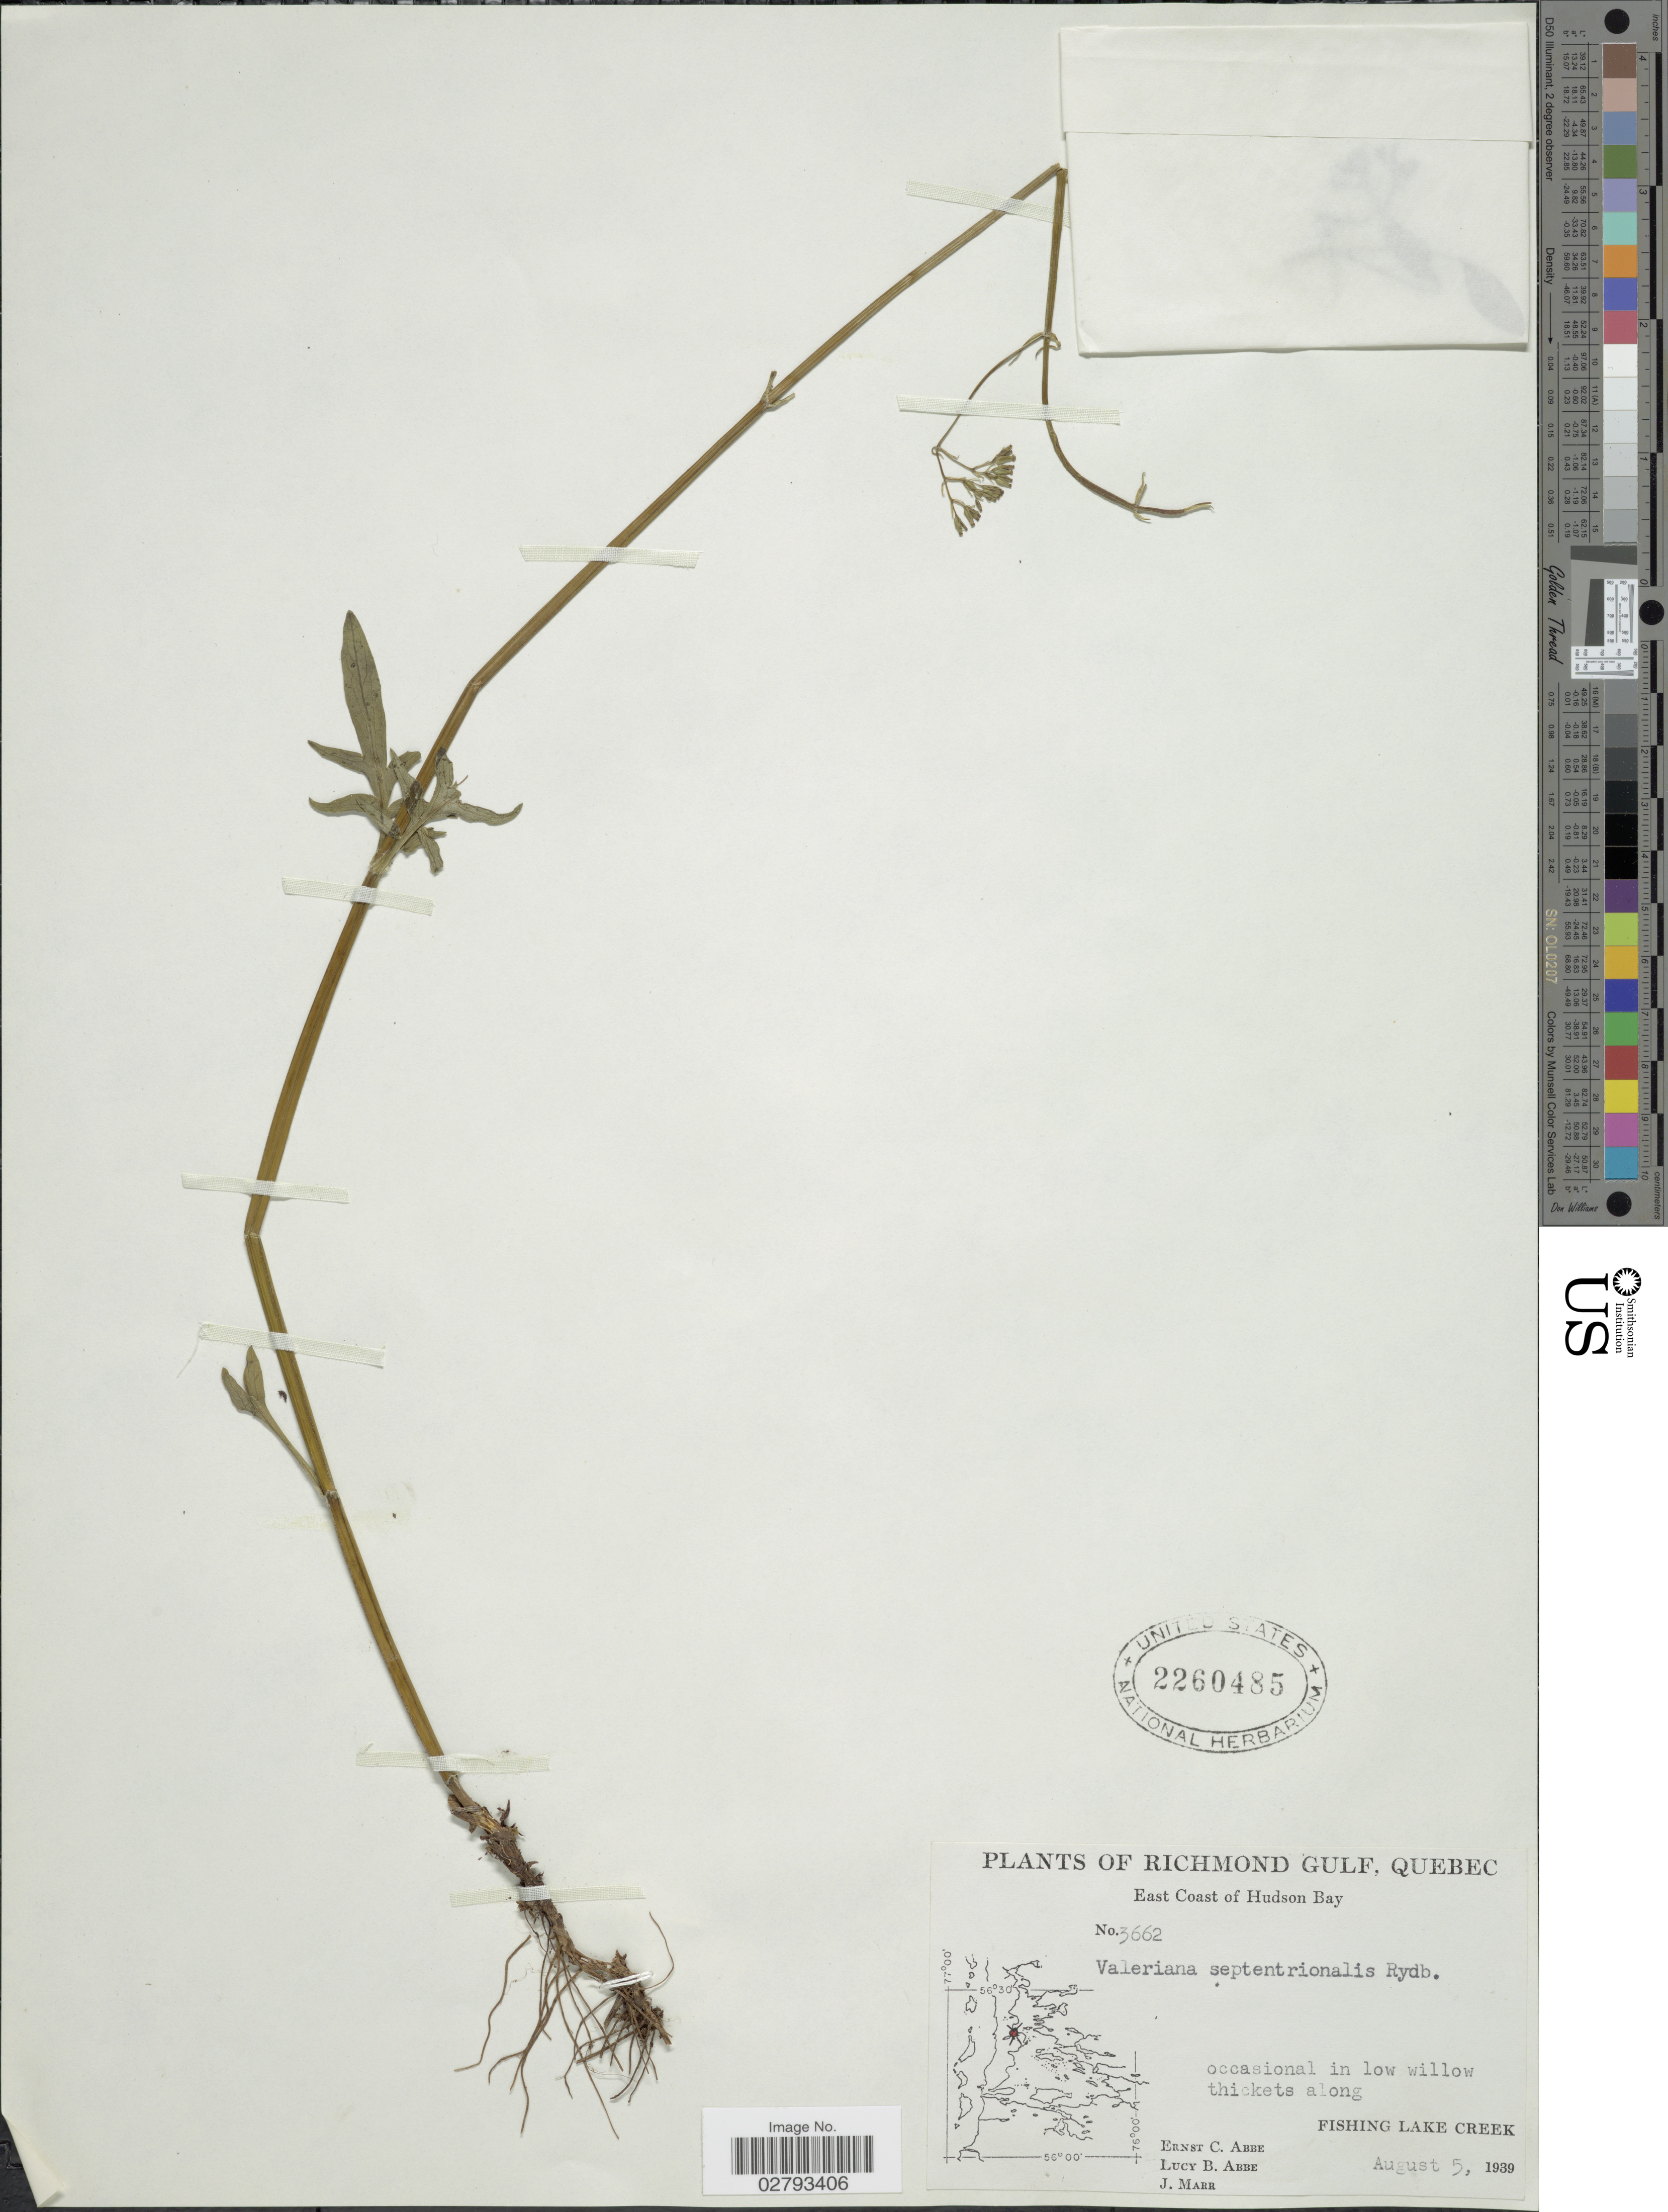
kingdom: Plantae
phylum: Tracheophyta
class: Magnoliopsida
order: Dipsacales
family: Caprifoliaceae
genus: Valeriana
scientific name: Valeriana septentrionalis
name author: Rydb.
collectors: E. C. Abbe, L. B. Abbe & J. Marr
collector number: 3662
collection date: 1939-08-05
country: Canada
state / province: Quebec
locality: Richmond Gulf, East Coast of Hudson Bay. Fishing Lake Creek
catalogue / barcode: US 2260485